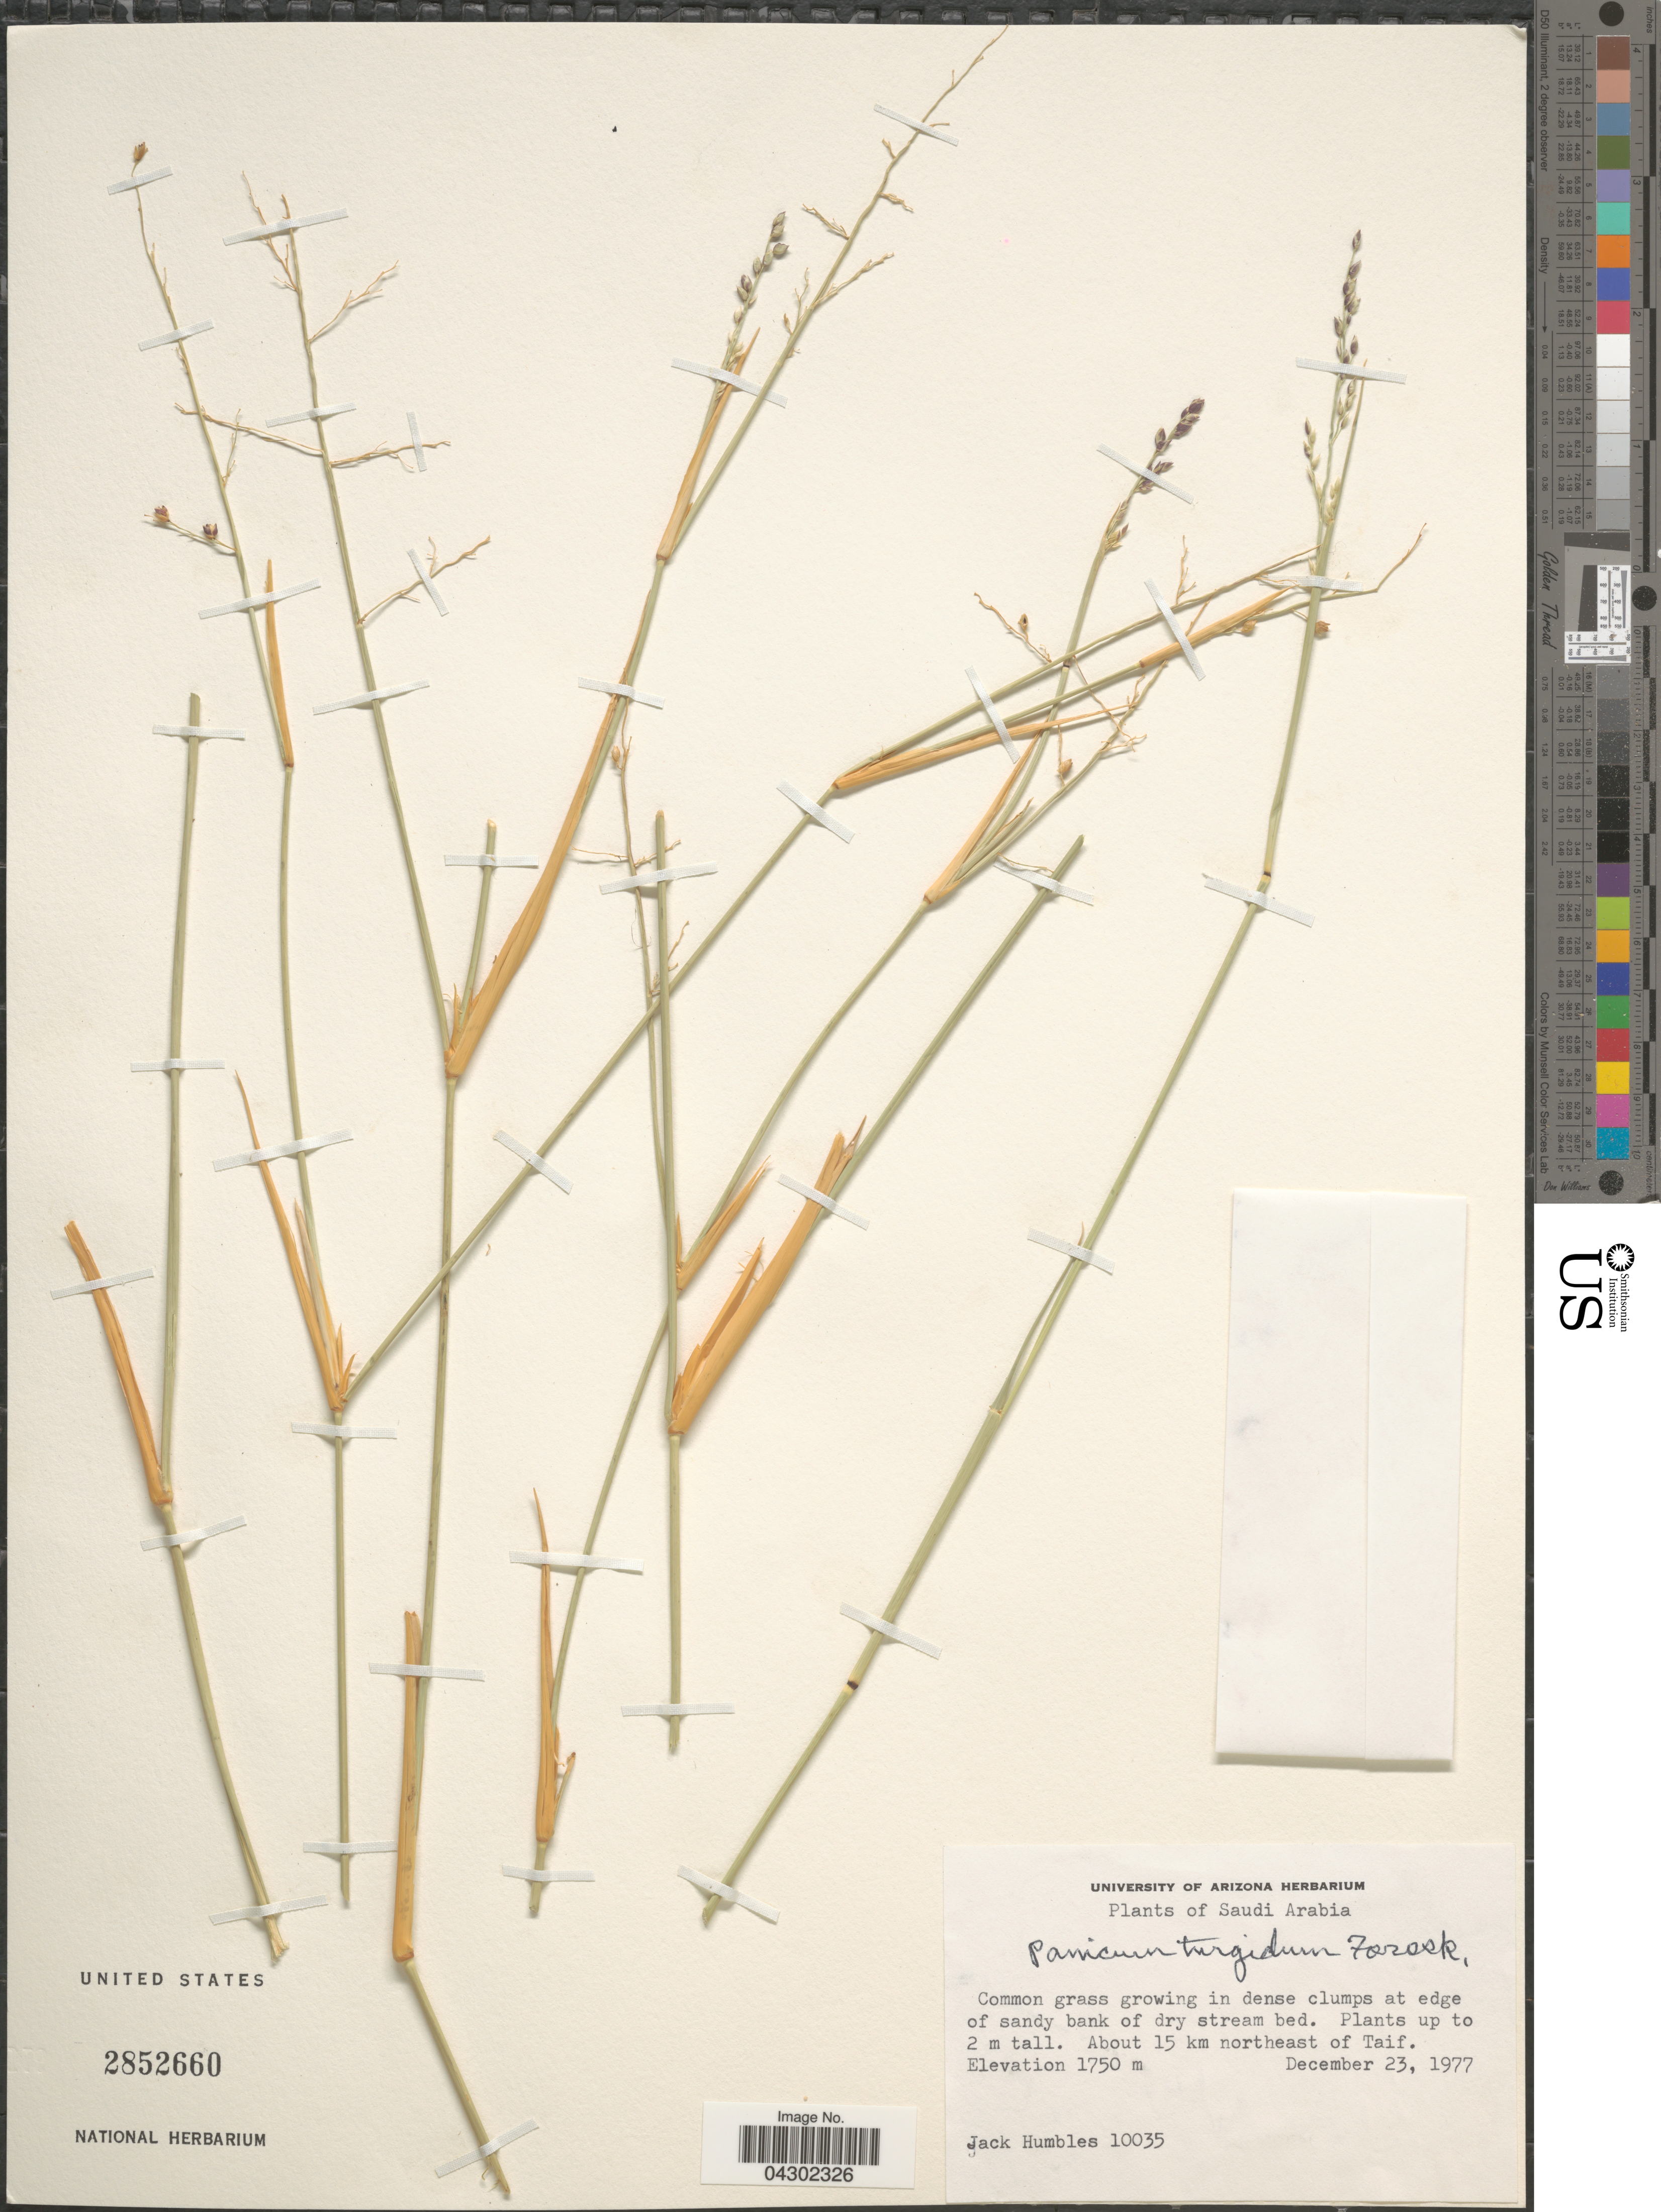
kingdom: Plantae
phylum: Tracheophyta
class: Liliopsida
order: Poales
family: Poaceae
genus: Panicum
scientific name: Panicum turgidum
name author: Forssk.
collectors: J. Humbles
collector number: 10035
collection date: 1977-12-23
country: Saudi Arabia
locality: About 15 km northeast of Taif.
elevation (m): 1750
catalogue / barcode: US 2852660